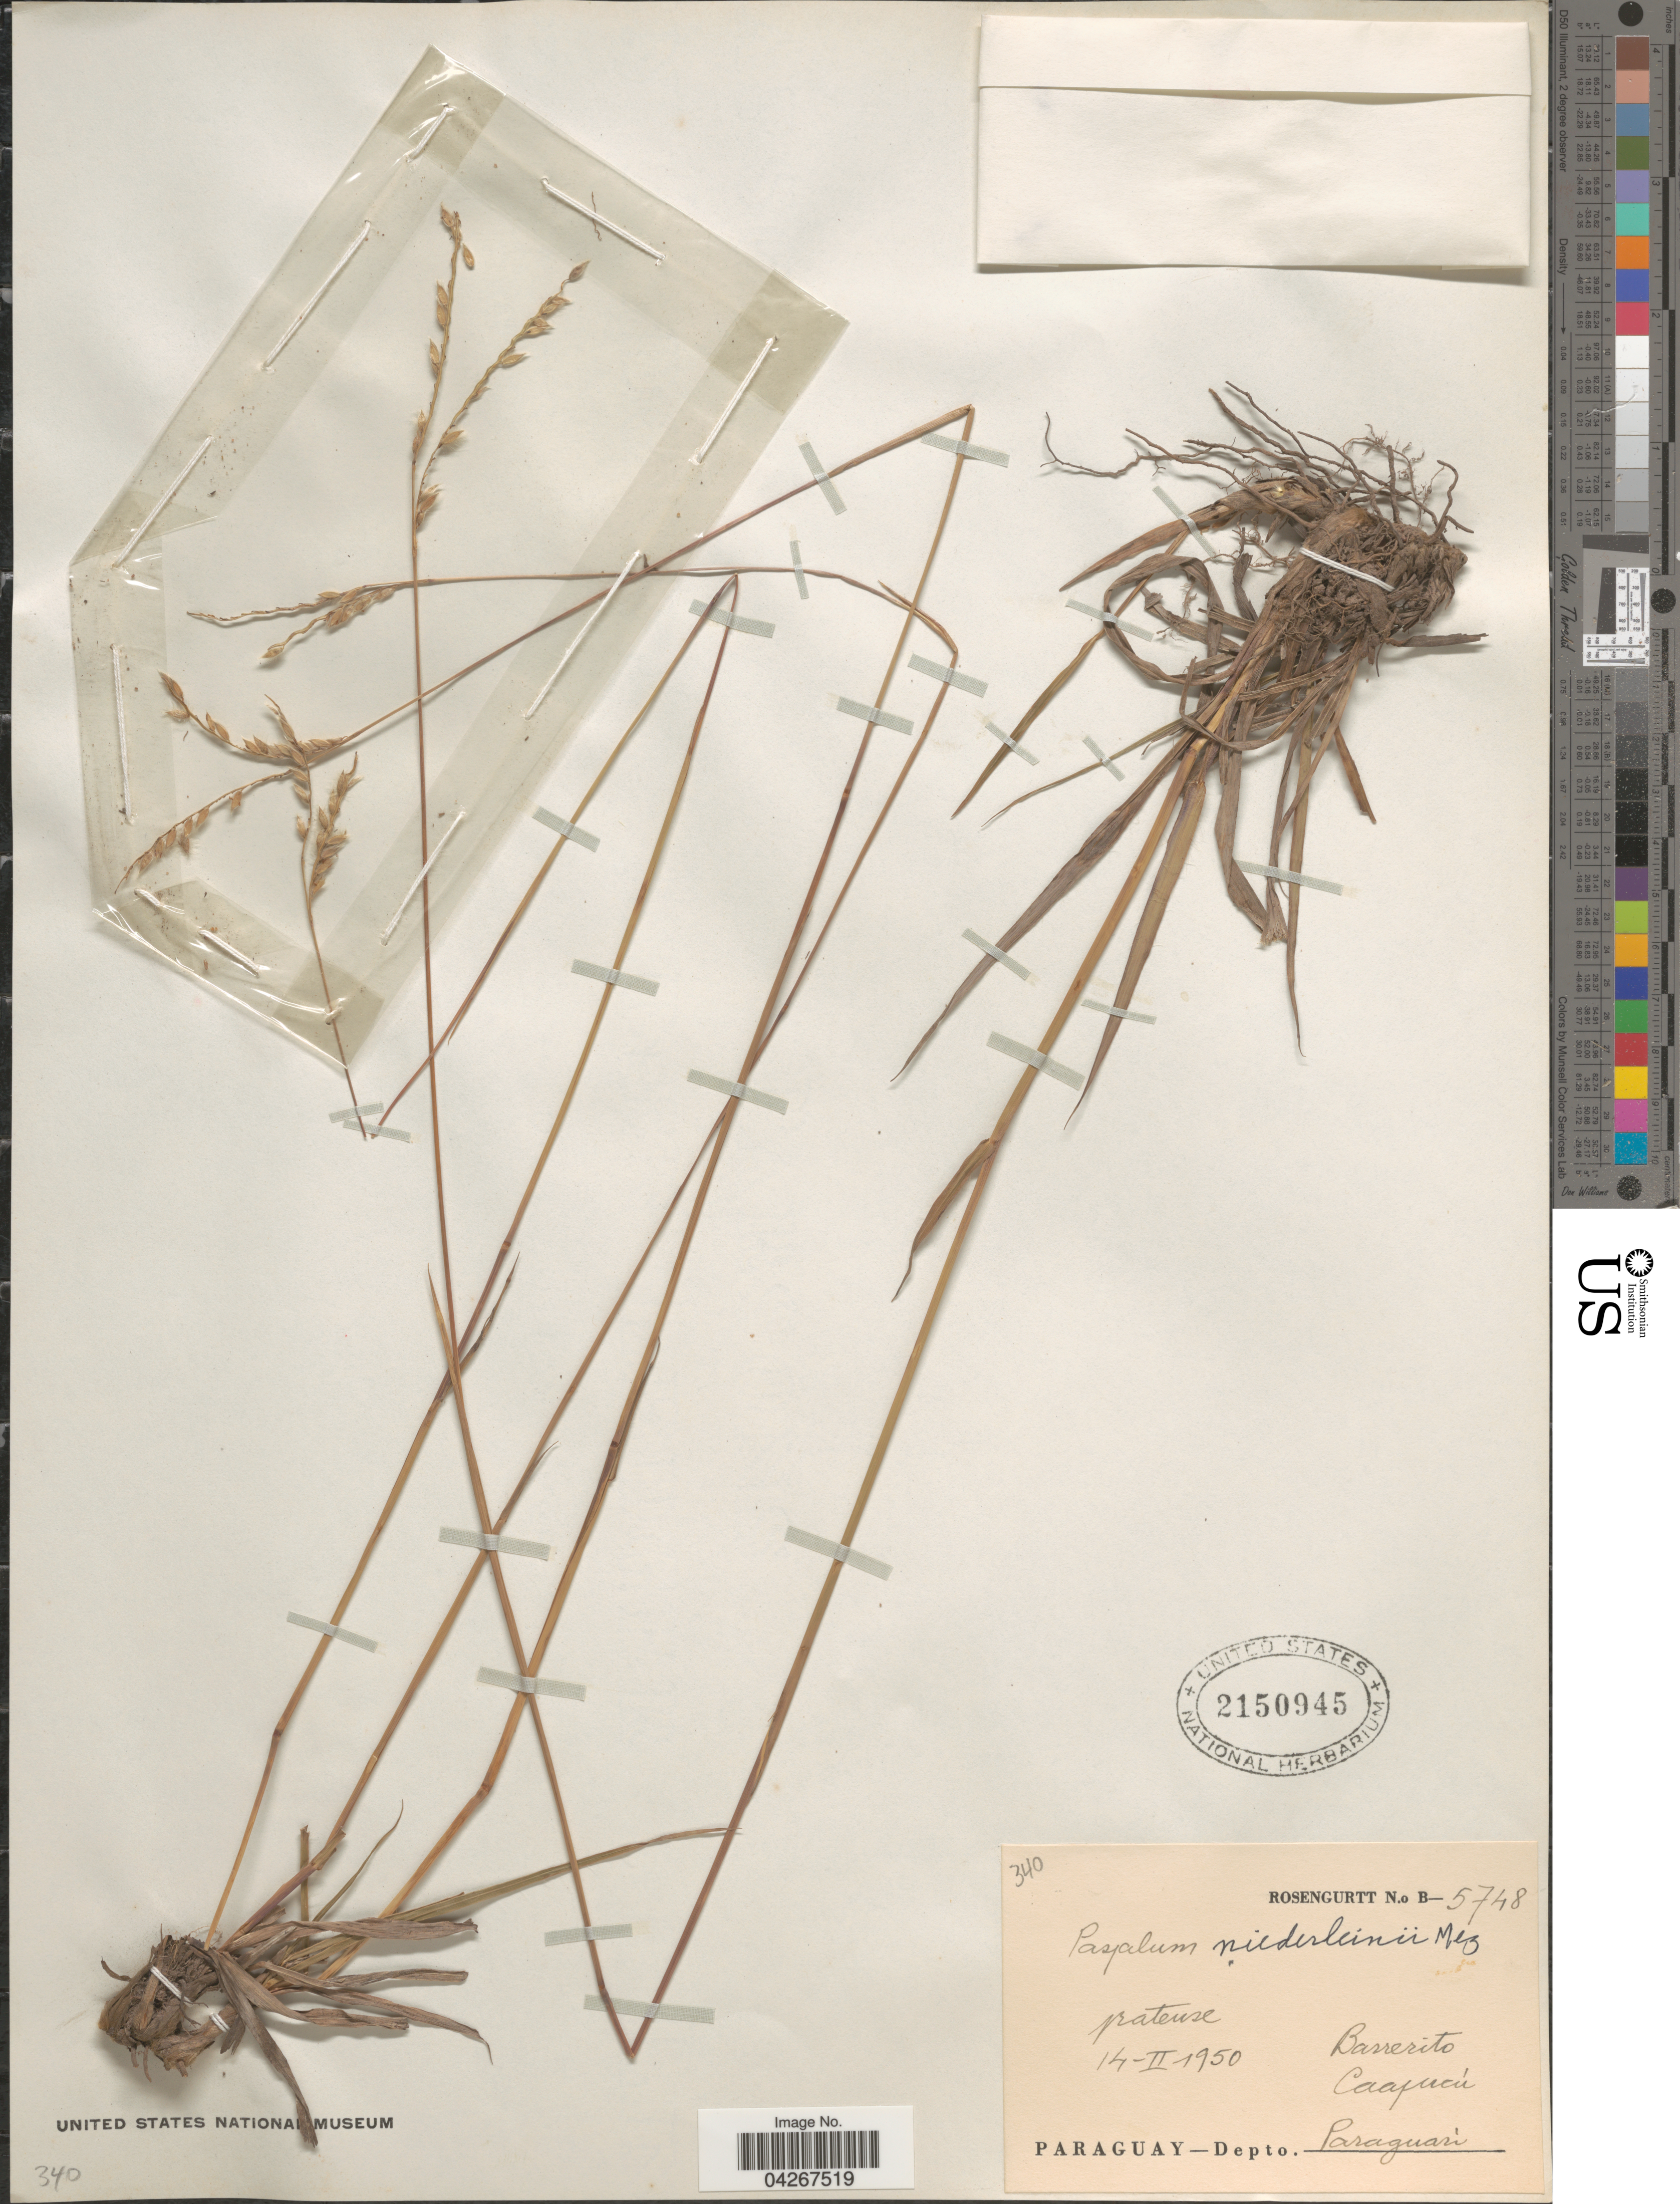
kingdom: Plantae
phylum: Tracheophyta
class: Liliopsida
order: Poales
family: Poaceae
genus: Paspalum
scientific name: Paspalum bertonii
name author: Hack.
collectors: Rosengurtt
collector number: B-5748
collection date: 1950-02-14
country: Paraguay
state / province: Paraguari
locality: Barrerito Caapucú. Depto. Paraguari.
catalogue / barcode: US 2150945